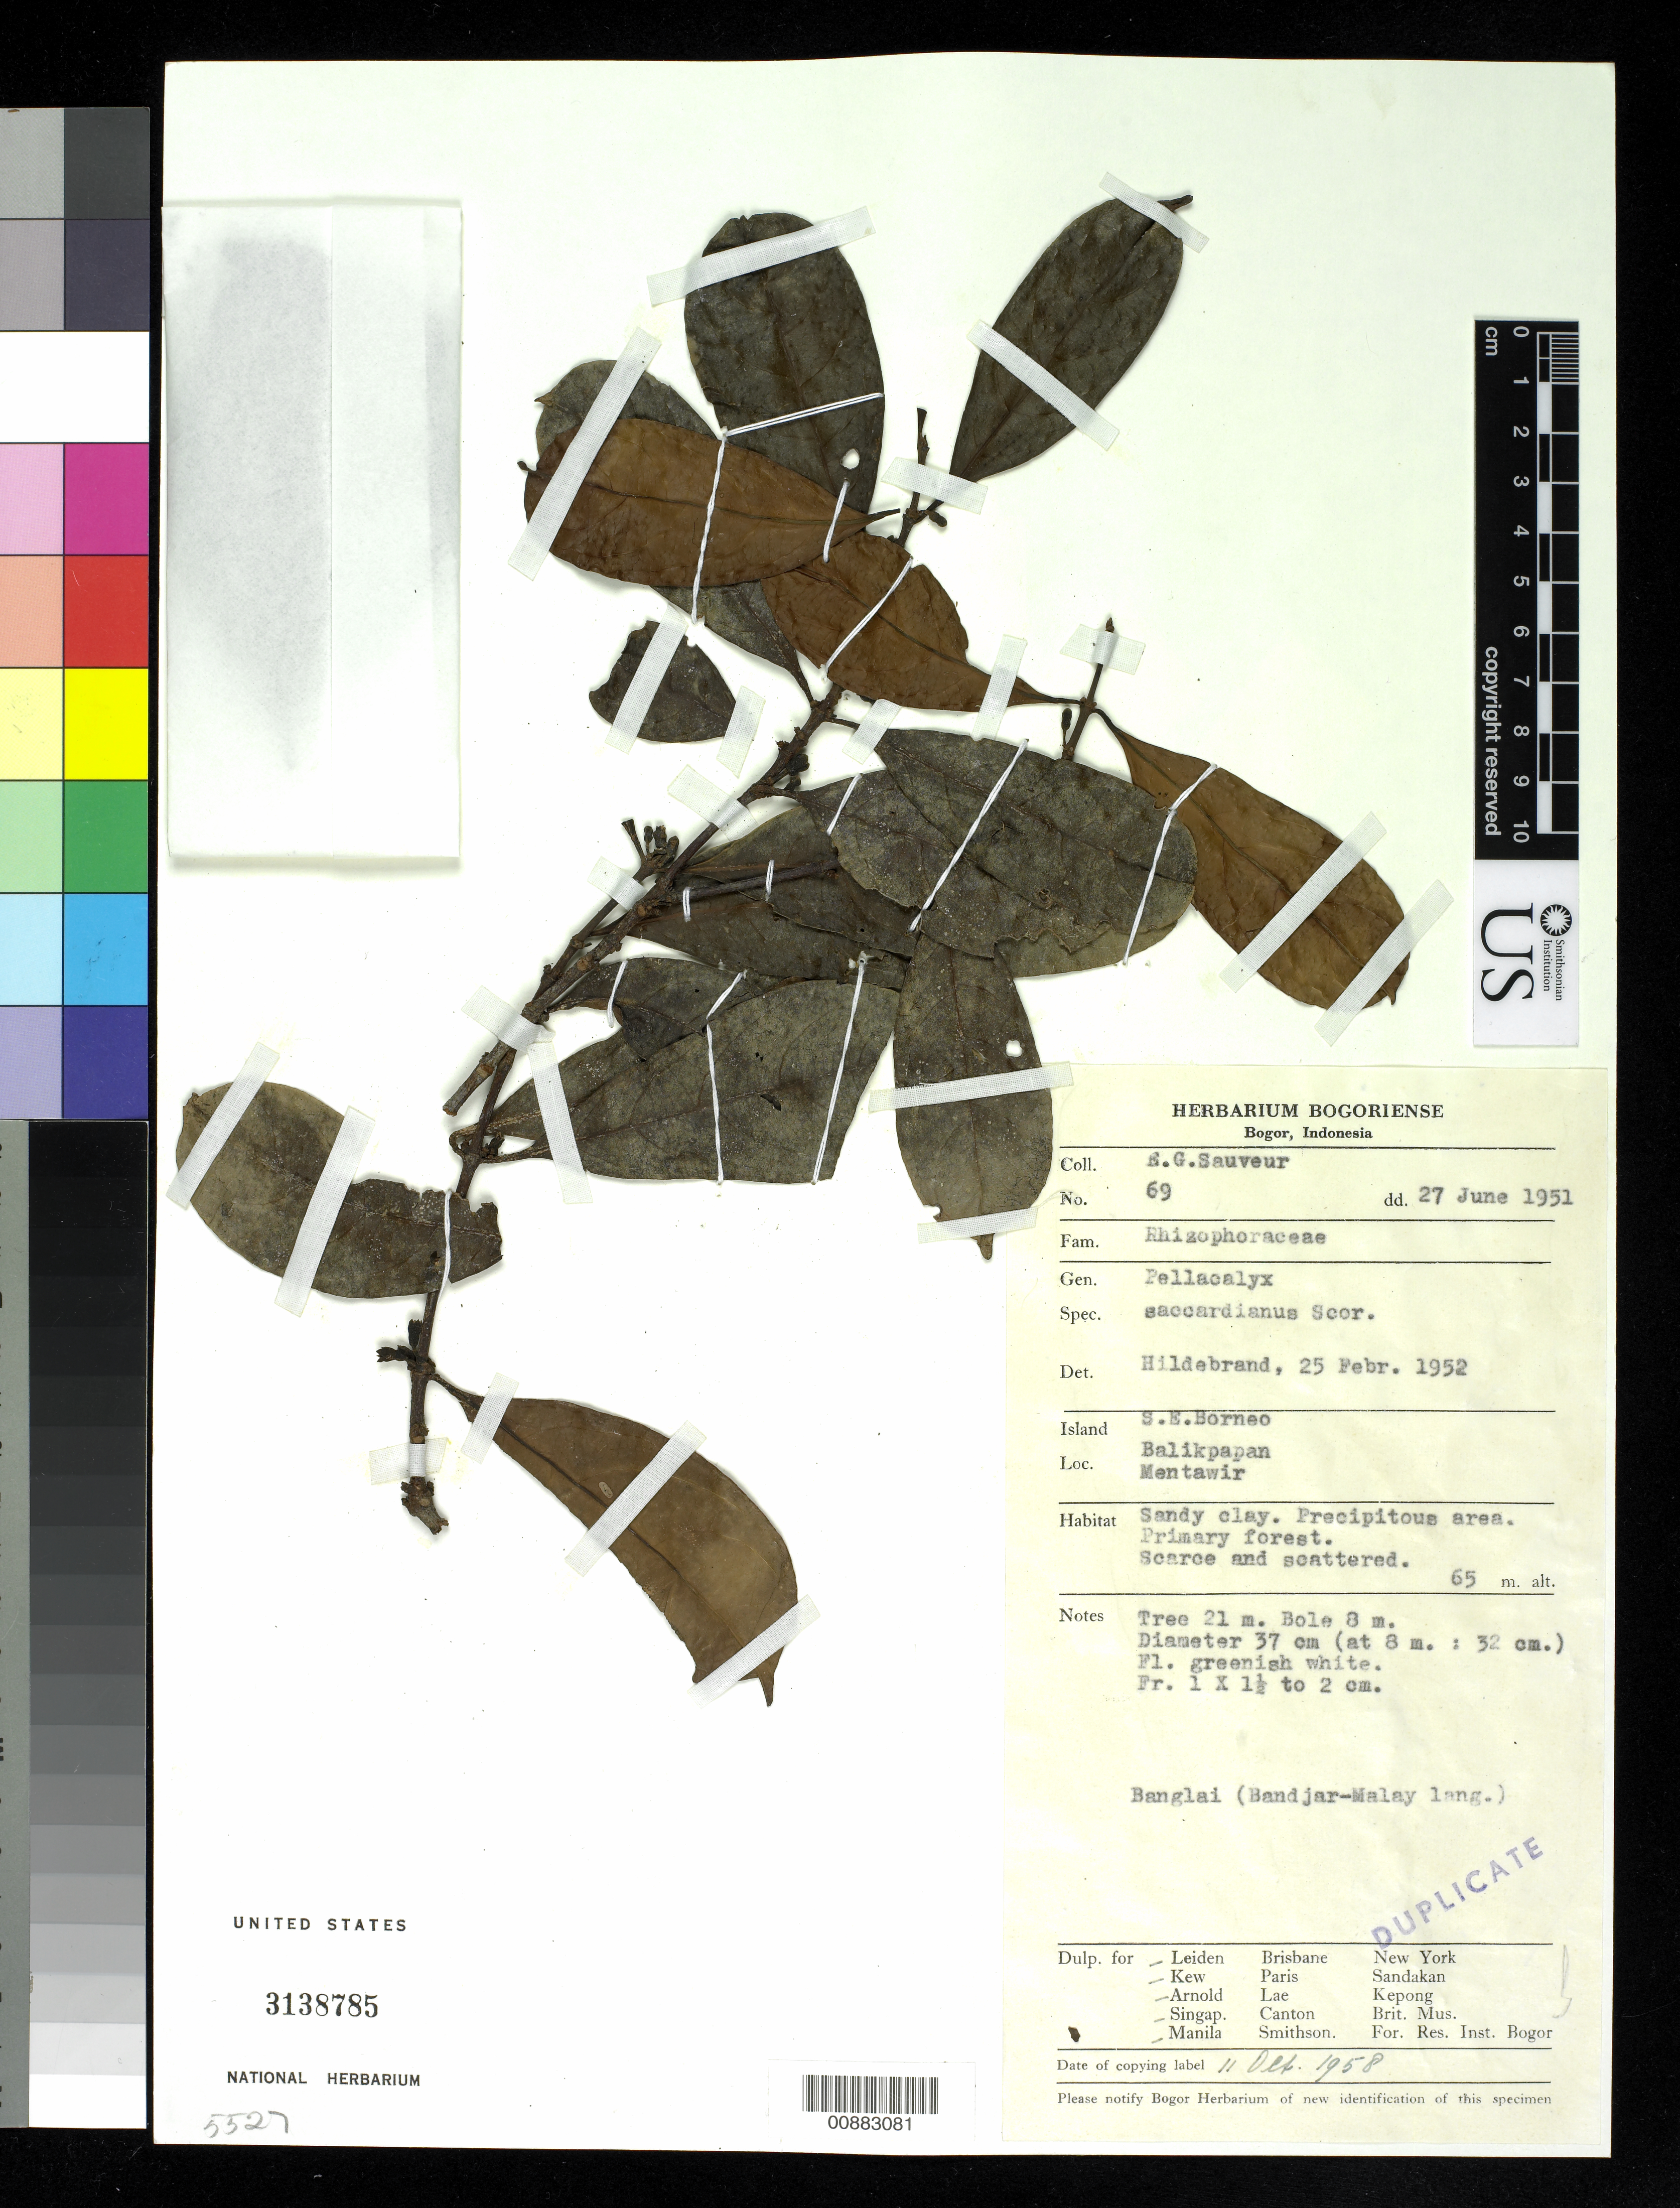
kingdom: Plantae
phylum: Tracheophyta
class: Magnoliopsida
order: Malpighiales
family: Rhizophoraceae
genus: Pellacalyx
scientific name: Pellacalyx saccardianus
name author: Scort.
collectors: E.G. Sauveur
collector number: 69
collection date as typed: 27 Jun 1951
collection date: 1951-06-27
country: Indonesia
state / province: Kalimantan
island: Borneo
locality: SE Borneo. Balikpapan. Mentawir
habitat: sandy clay. Precipitous area. Primary forest. Scarce and scattered.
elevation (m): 65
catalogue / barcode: US 3138785